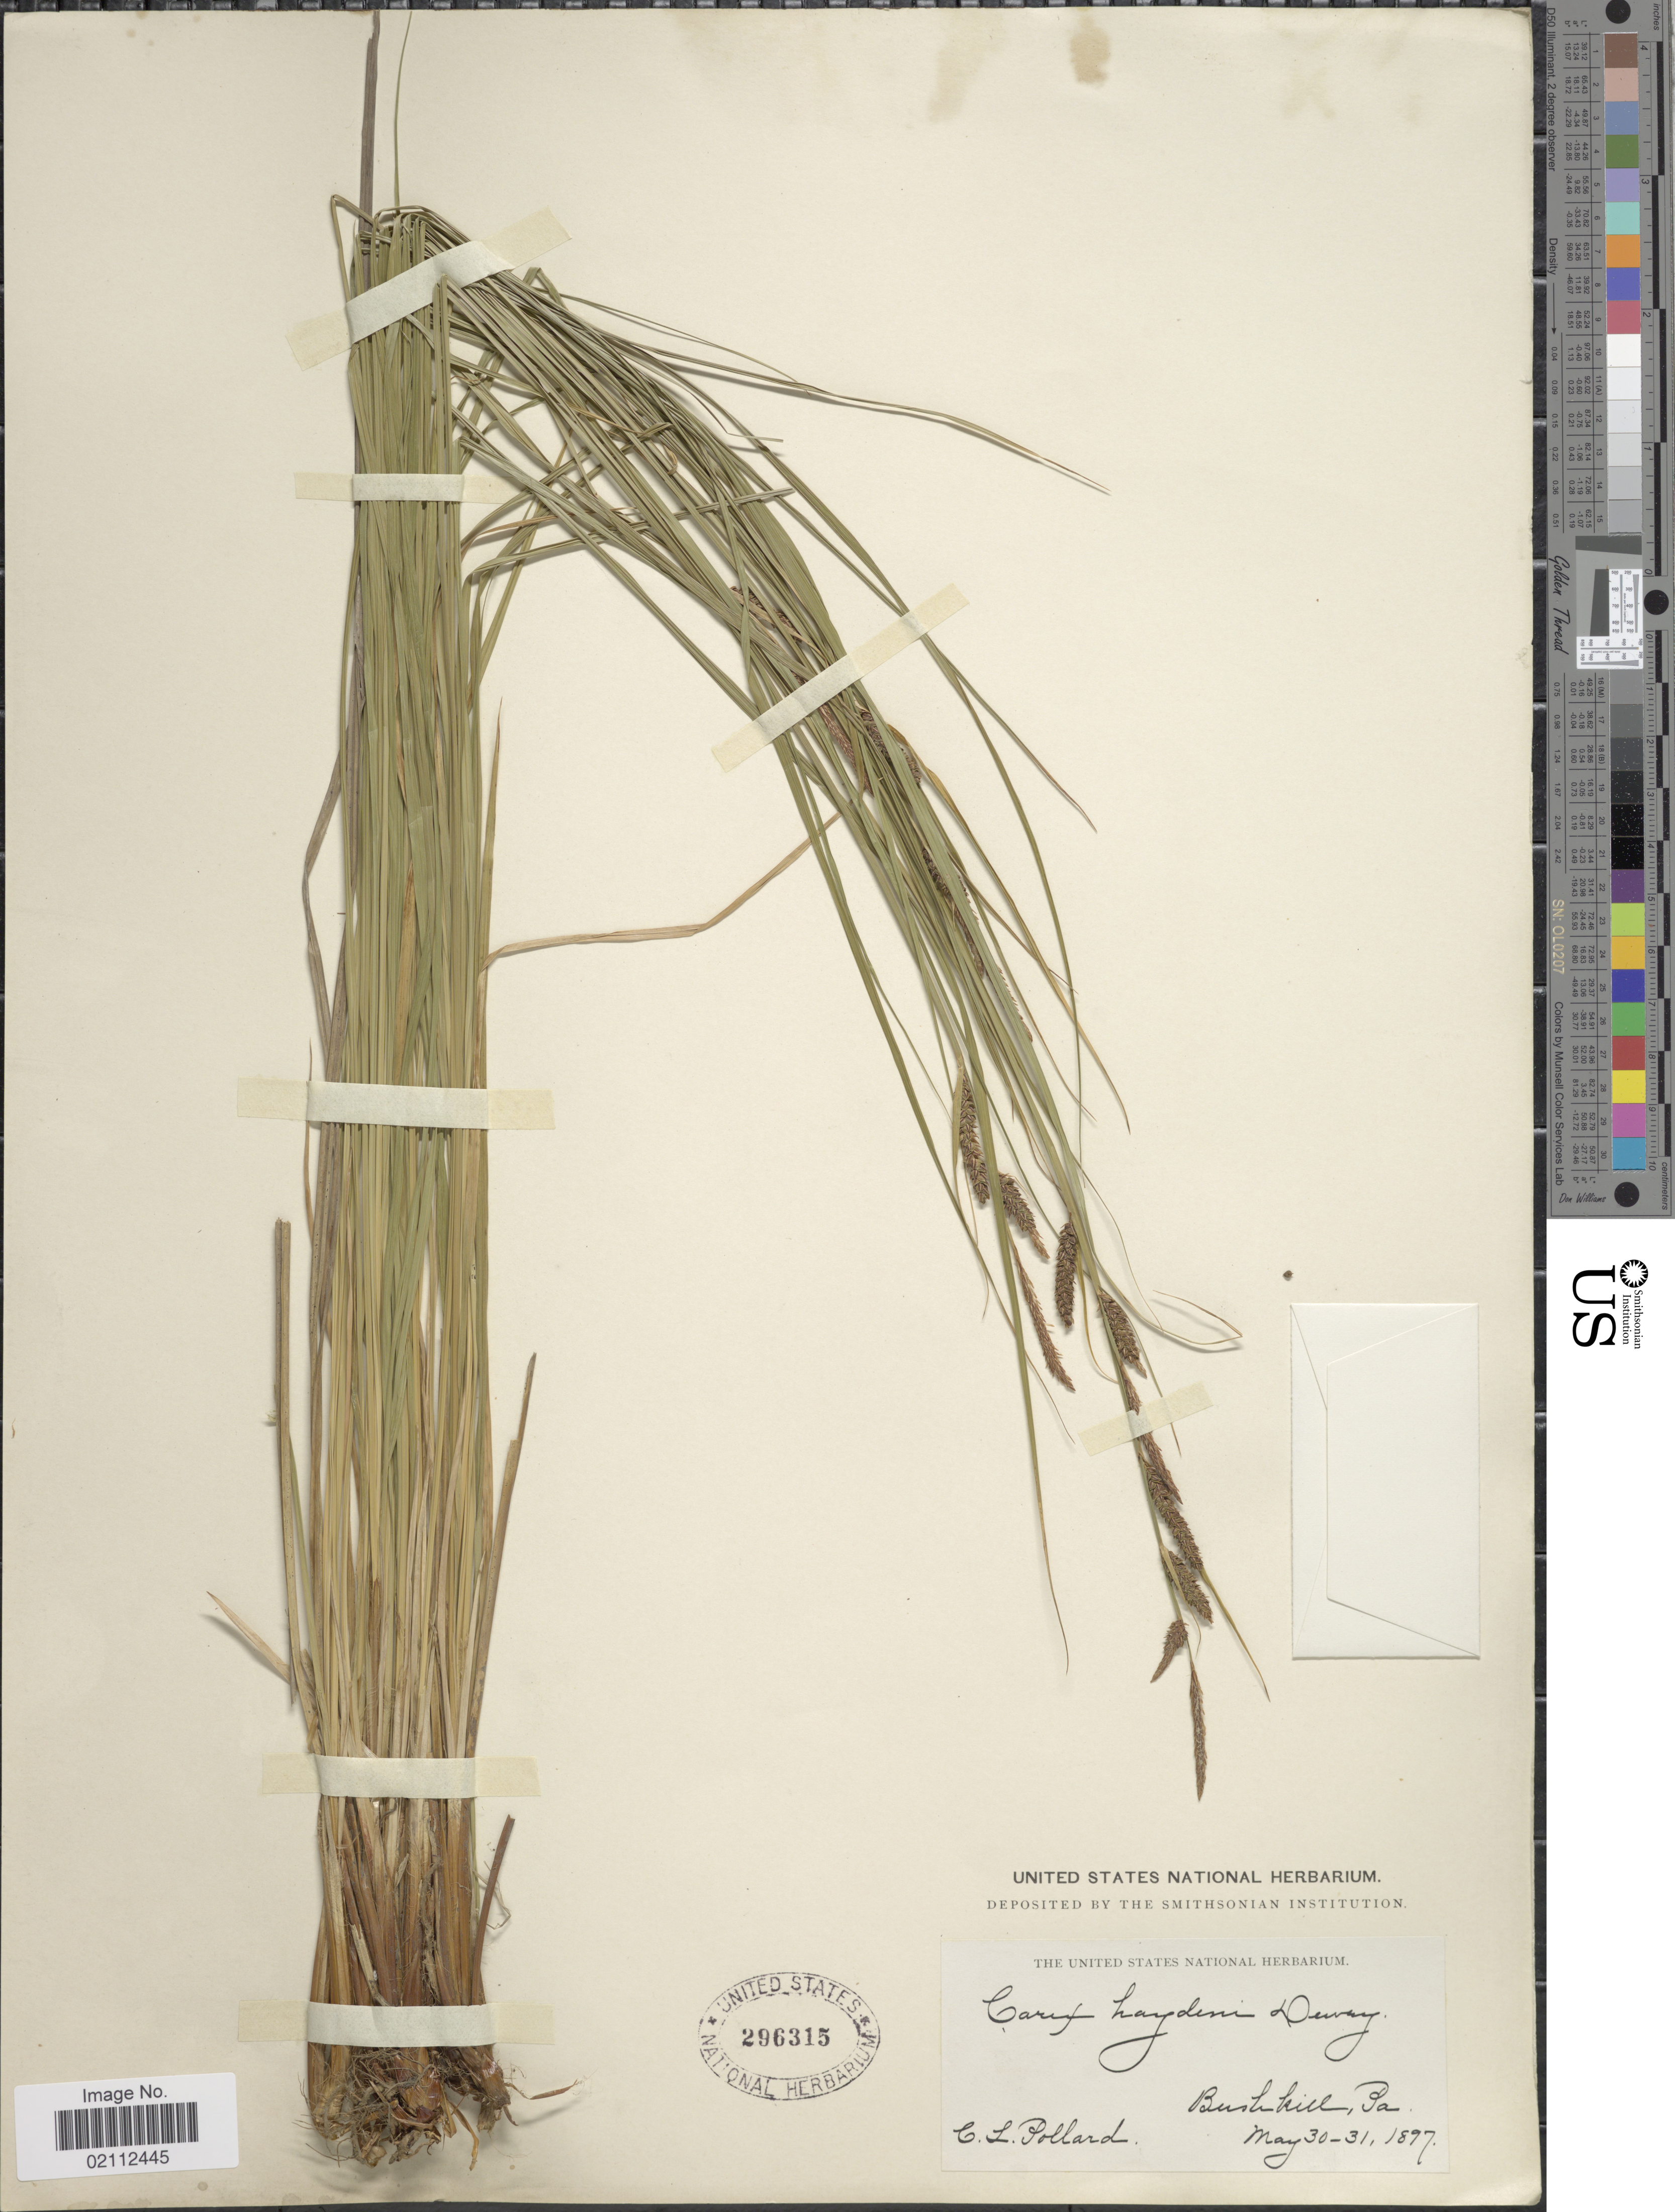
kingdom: Plantae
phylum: Tracheophyta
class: Liliopsida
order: Poales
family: Cyperaceae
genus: Carex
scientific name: Carex haydenii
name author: Dewey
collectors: C. L. Pollard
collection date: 1897-05-30/1897-05-31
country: United States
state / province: Pennsylvania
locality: Bushkill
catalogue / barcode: US 296315